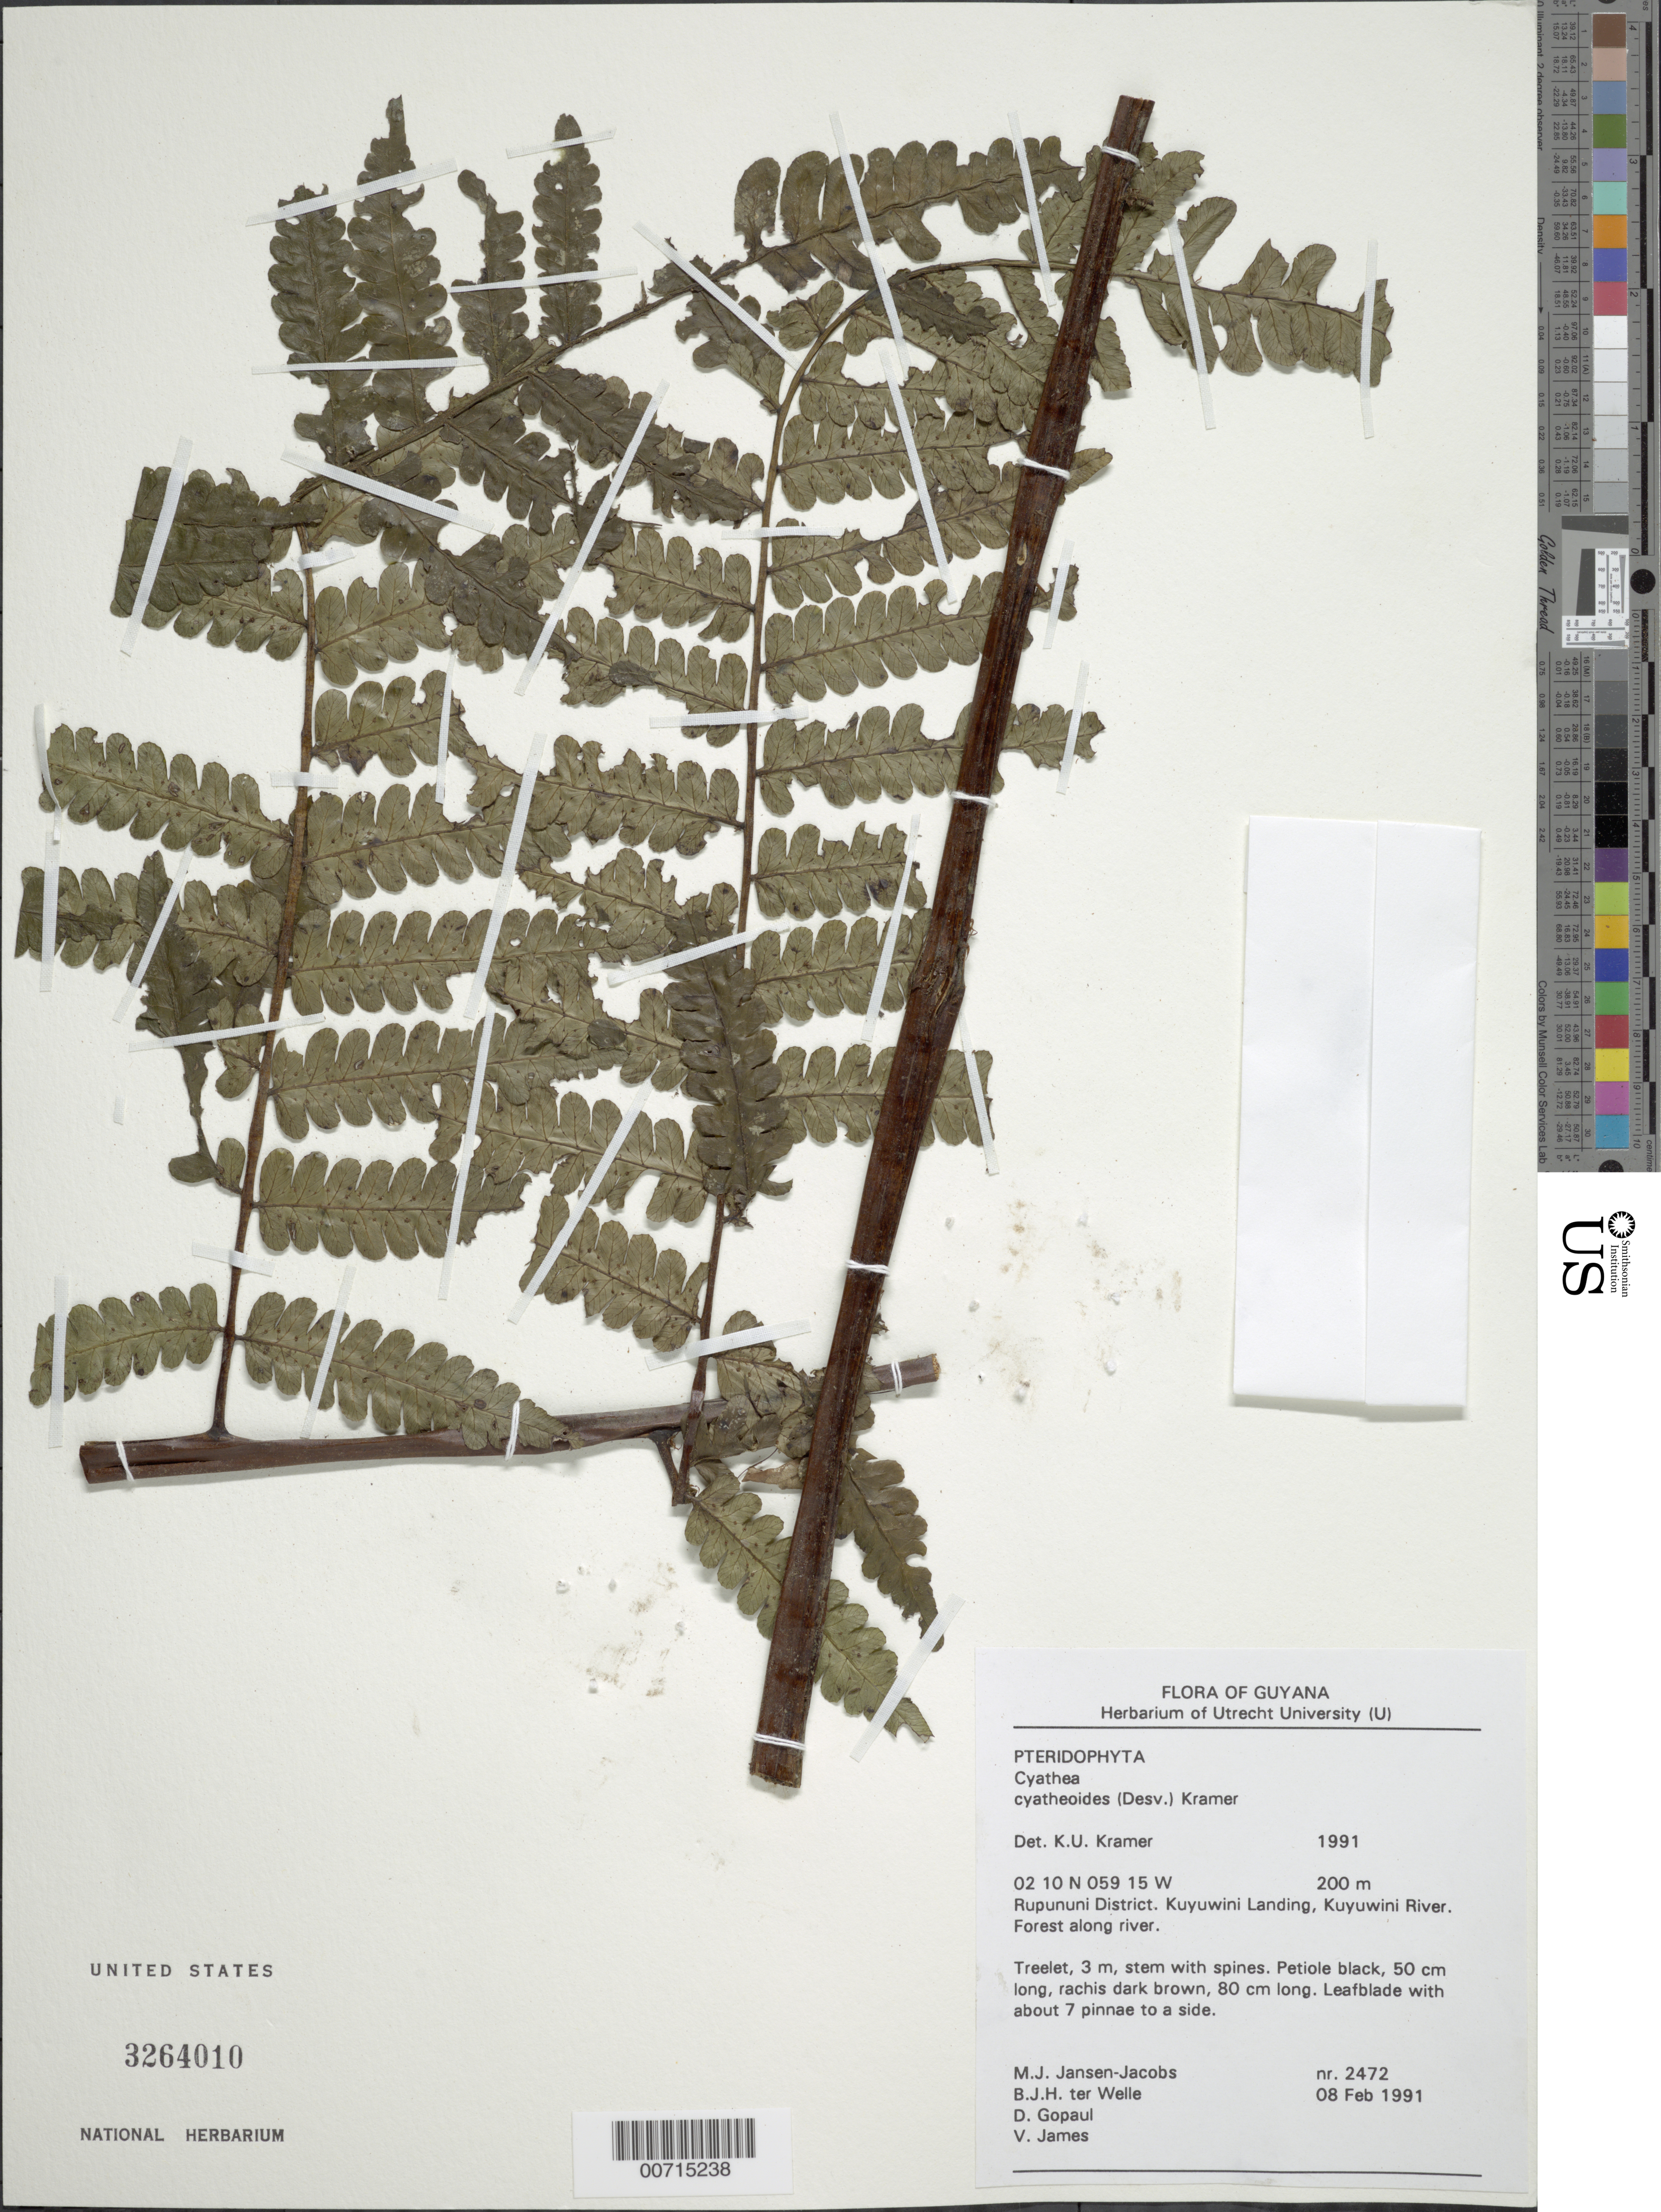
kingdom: Plantae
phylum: Tracheophyta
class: Polypodiopsida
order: Cyatheales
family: Cyatheaceae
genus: Cyathea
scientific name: Cyathea cyatheoides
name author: (Desv.) K.U. Kramer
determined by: Kramer, K. U.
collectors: M. J. Jansen-Jacobs, B. Welle, D. Gopaul & V. James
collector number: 2472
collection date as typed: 8-Feb-91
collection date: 1991-02-08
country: Guyana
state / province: U. Takutu-U. Essequibo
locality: Kuyuwini Landing, Kuyuwini River, Rupununi District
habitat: Forest along river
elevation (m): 200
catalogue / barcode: US 3264010